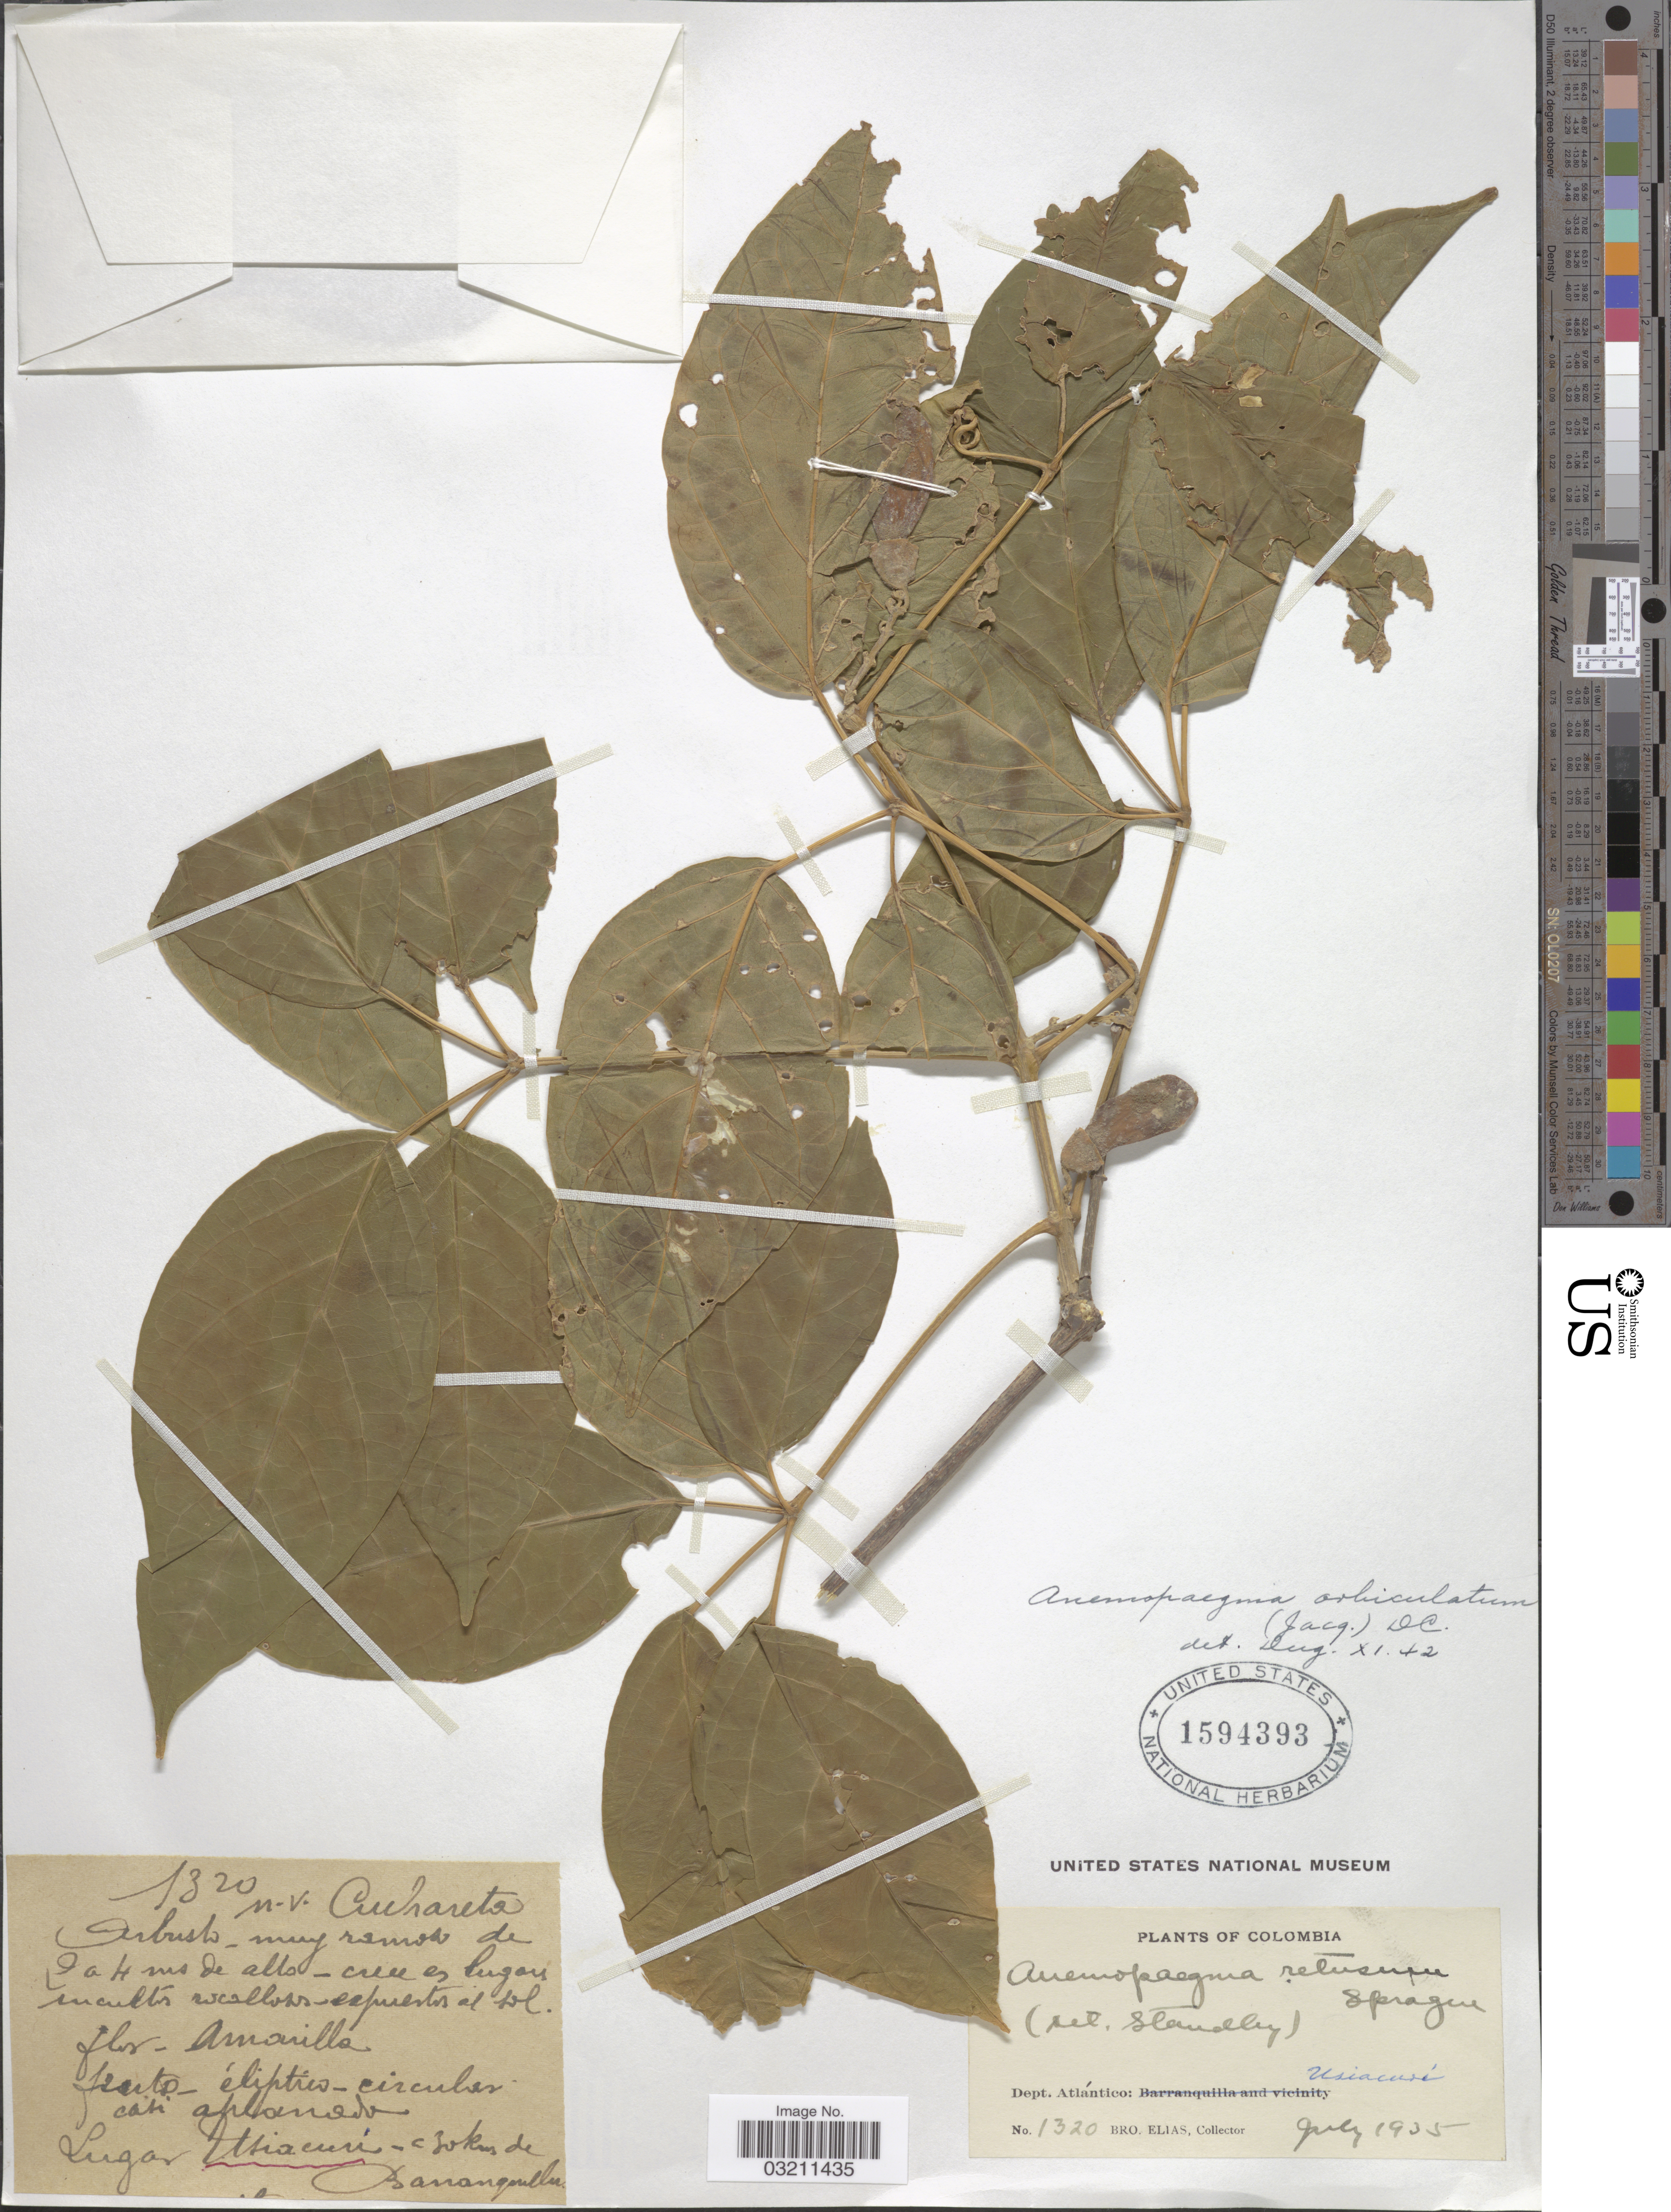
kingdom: Plantae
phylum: Tracheophyta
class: Magnoliopsida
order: Lamiales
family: Bignoniaceae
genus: Amphilophium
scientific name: Amphilophium orbiculatum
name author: (Jacq.) DC.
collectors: Bro. Elias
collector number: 1320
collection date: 1935-07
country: Colombia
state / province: Atlántico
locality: Dept. Atlántico: Usiacurí - c 30 km de Barranquilla.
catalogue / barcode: US 1594393